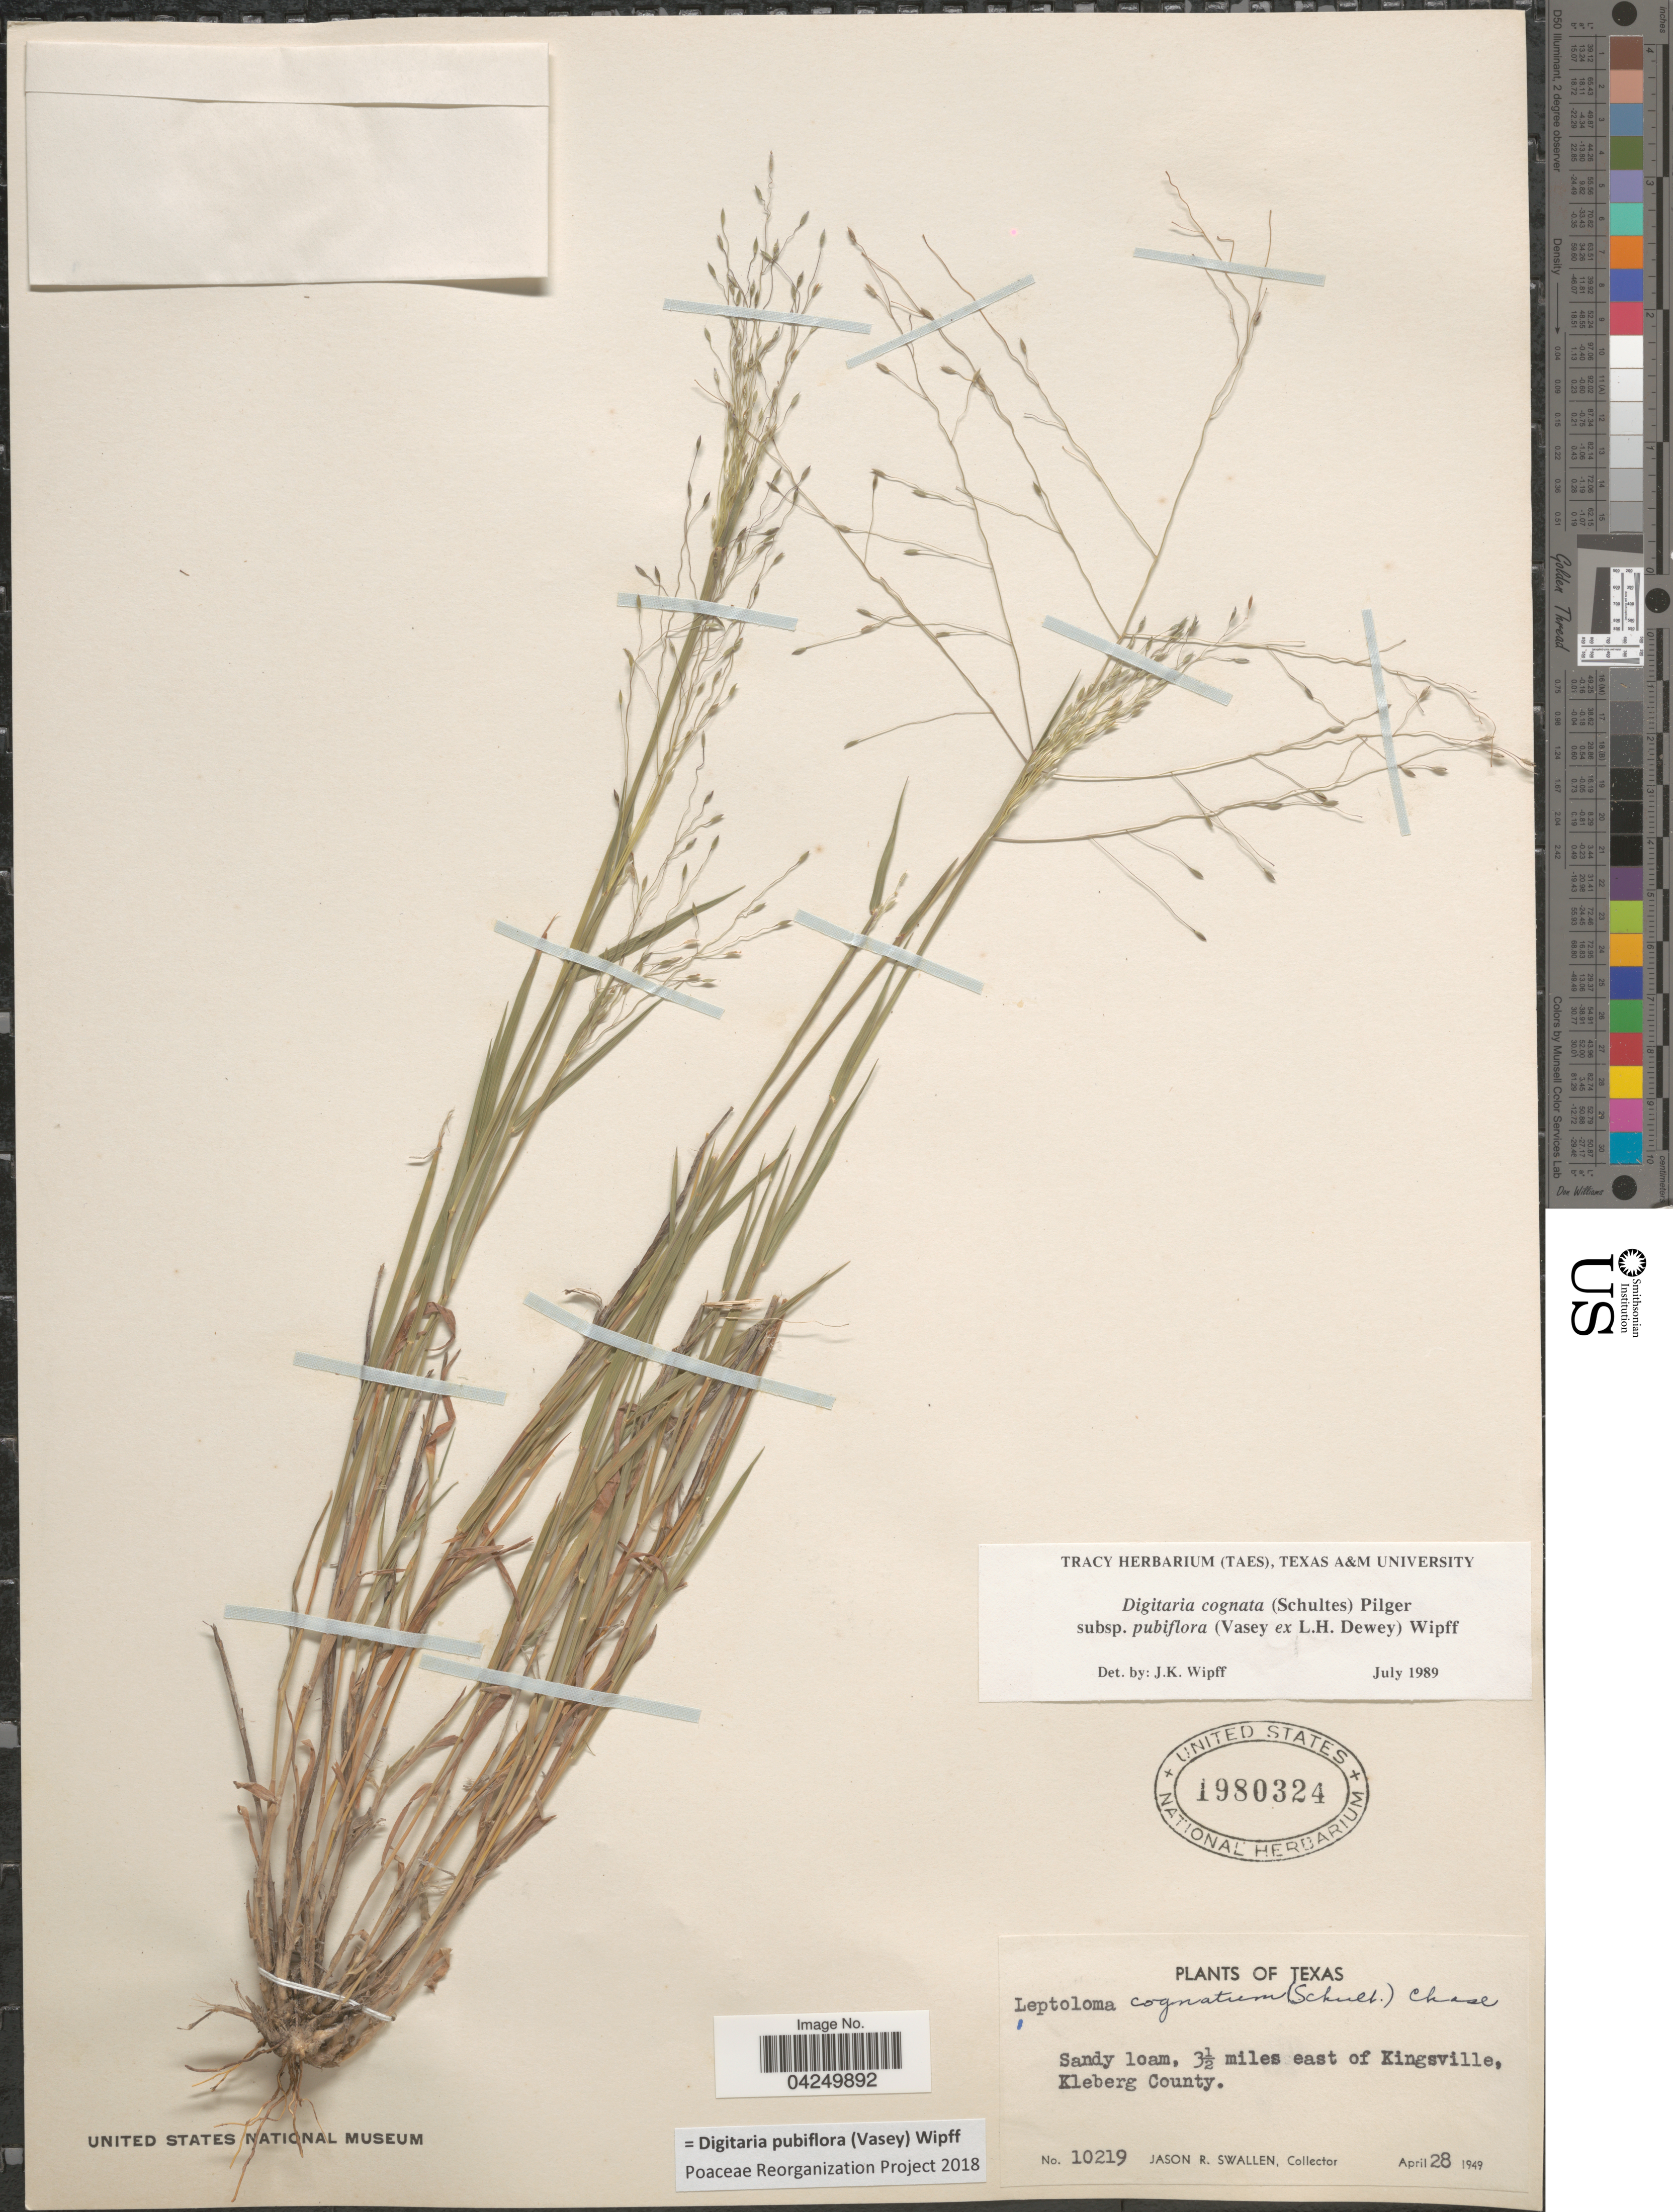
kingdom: Plantae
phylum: Tracheophyta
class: Liliopsida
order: Poales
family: Poaceae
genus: Digitaria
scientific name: Digitaria pubiflora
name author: (Vasey) Wipff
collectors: J. R. Swallen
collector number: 10219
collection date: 1949-04-28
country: United States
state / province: Texas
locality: Sandy loam, 3½ miles east of Kingsville, Kleberg County.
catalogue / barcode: US 1980324